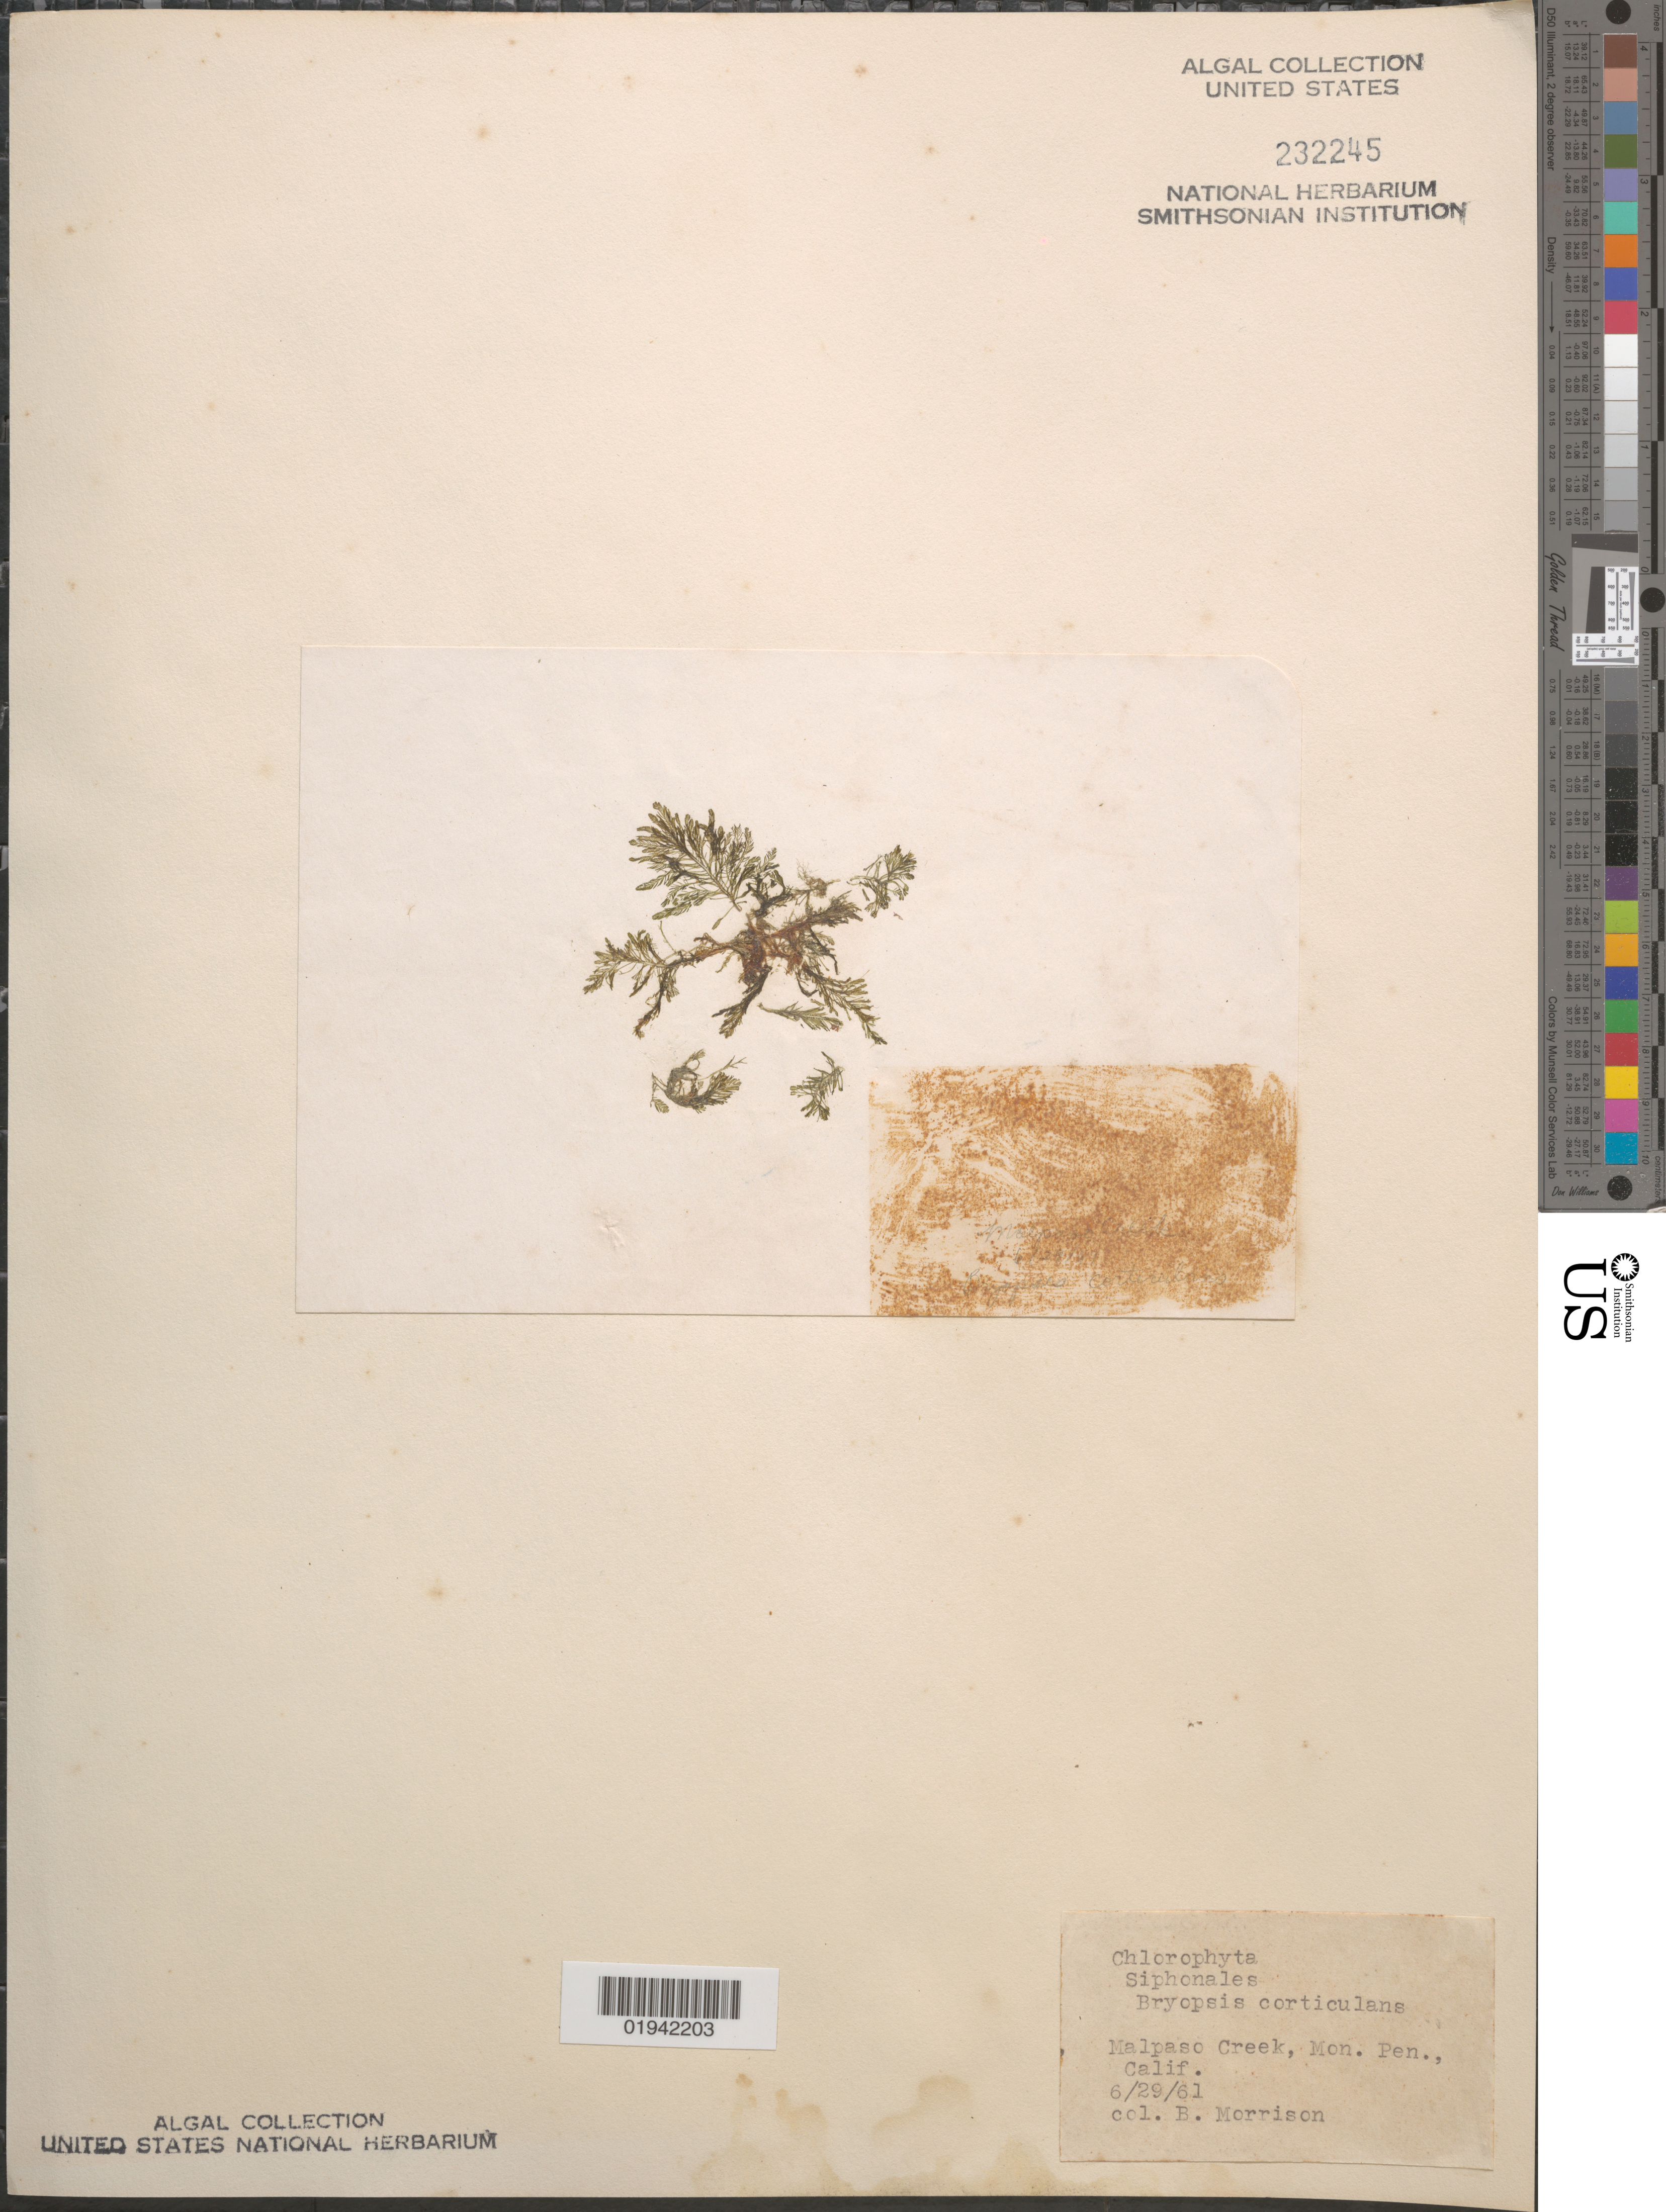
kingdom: Plantae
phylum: Chlorophyta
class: Ulvophyceae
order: Bryopsidales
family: Bryopsidaceae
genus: Bryopsis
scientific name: Bryopsis corticulans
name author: Setch. in Collins et al.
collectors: B. Morrison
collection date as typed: Transcribed d/m/y: 29/6/61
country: United States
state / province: California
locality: Malpaso Creek, Mon. Pen.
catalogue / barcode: US 232245